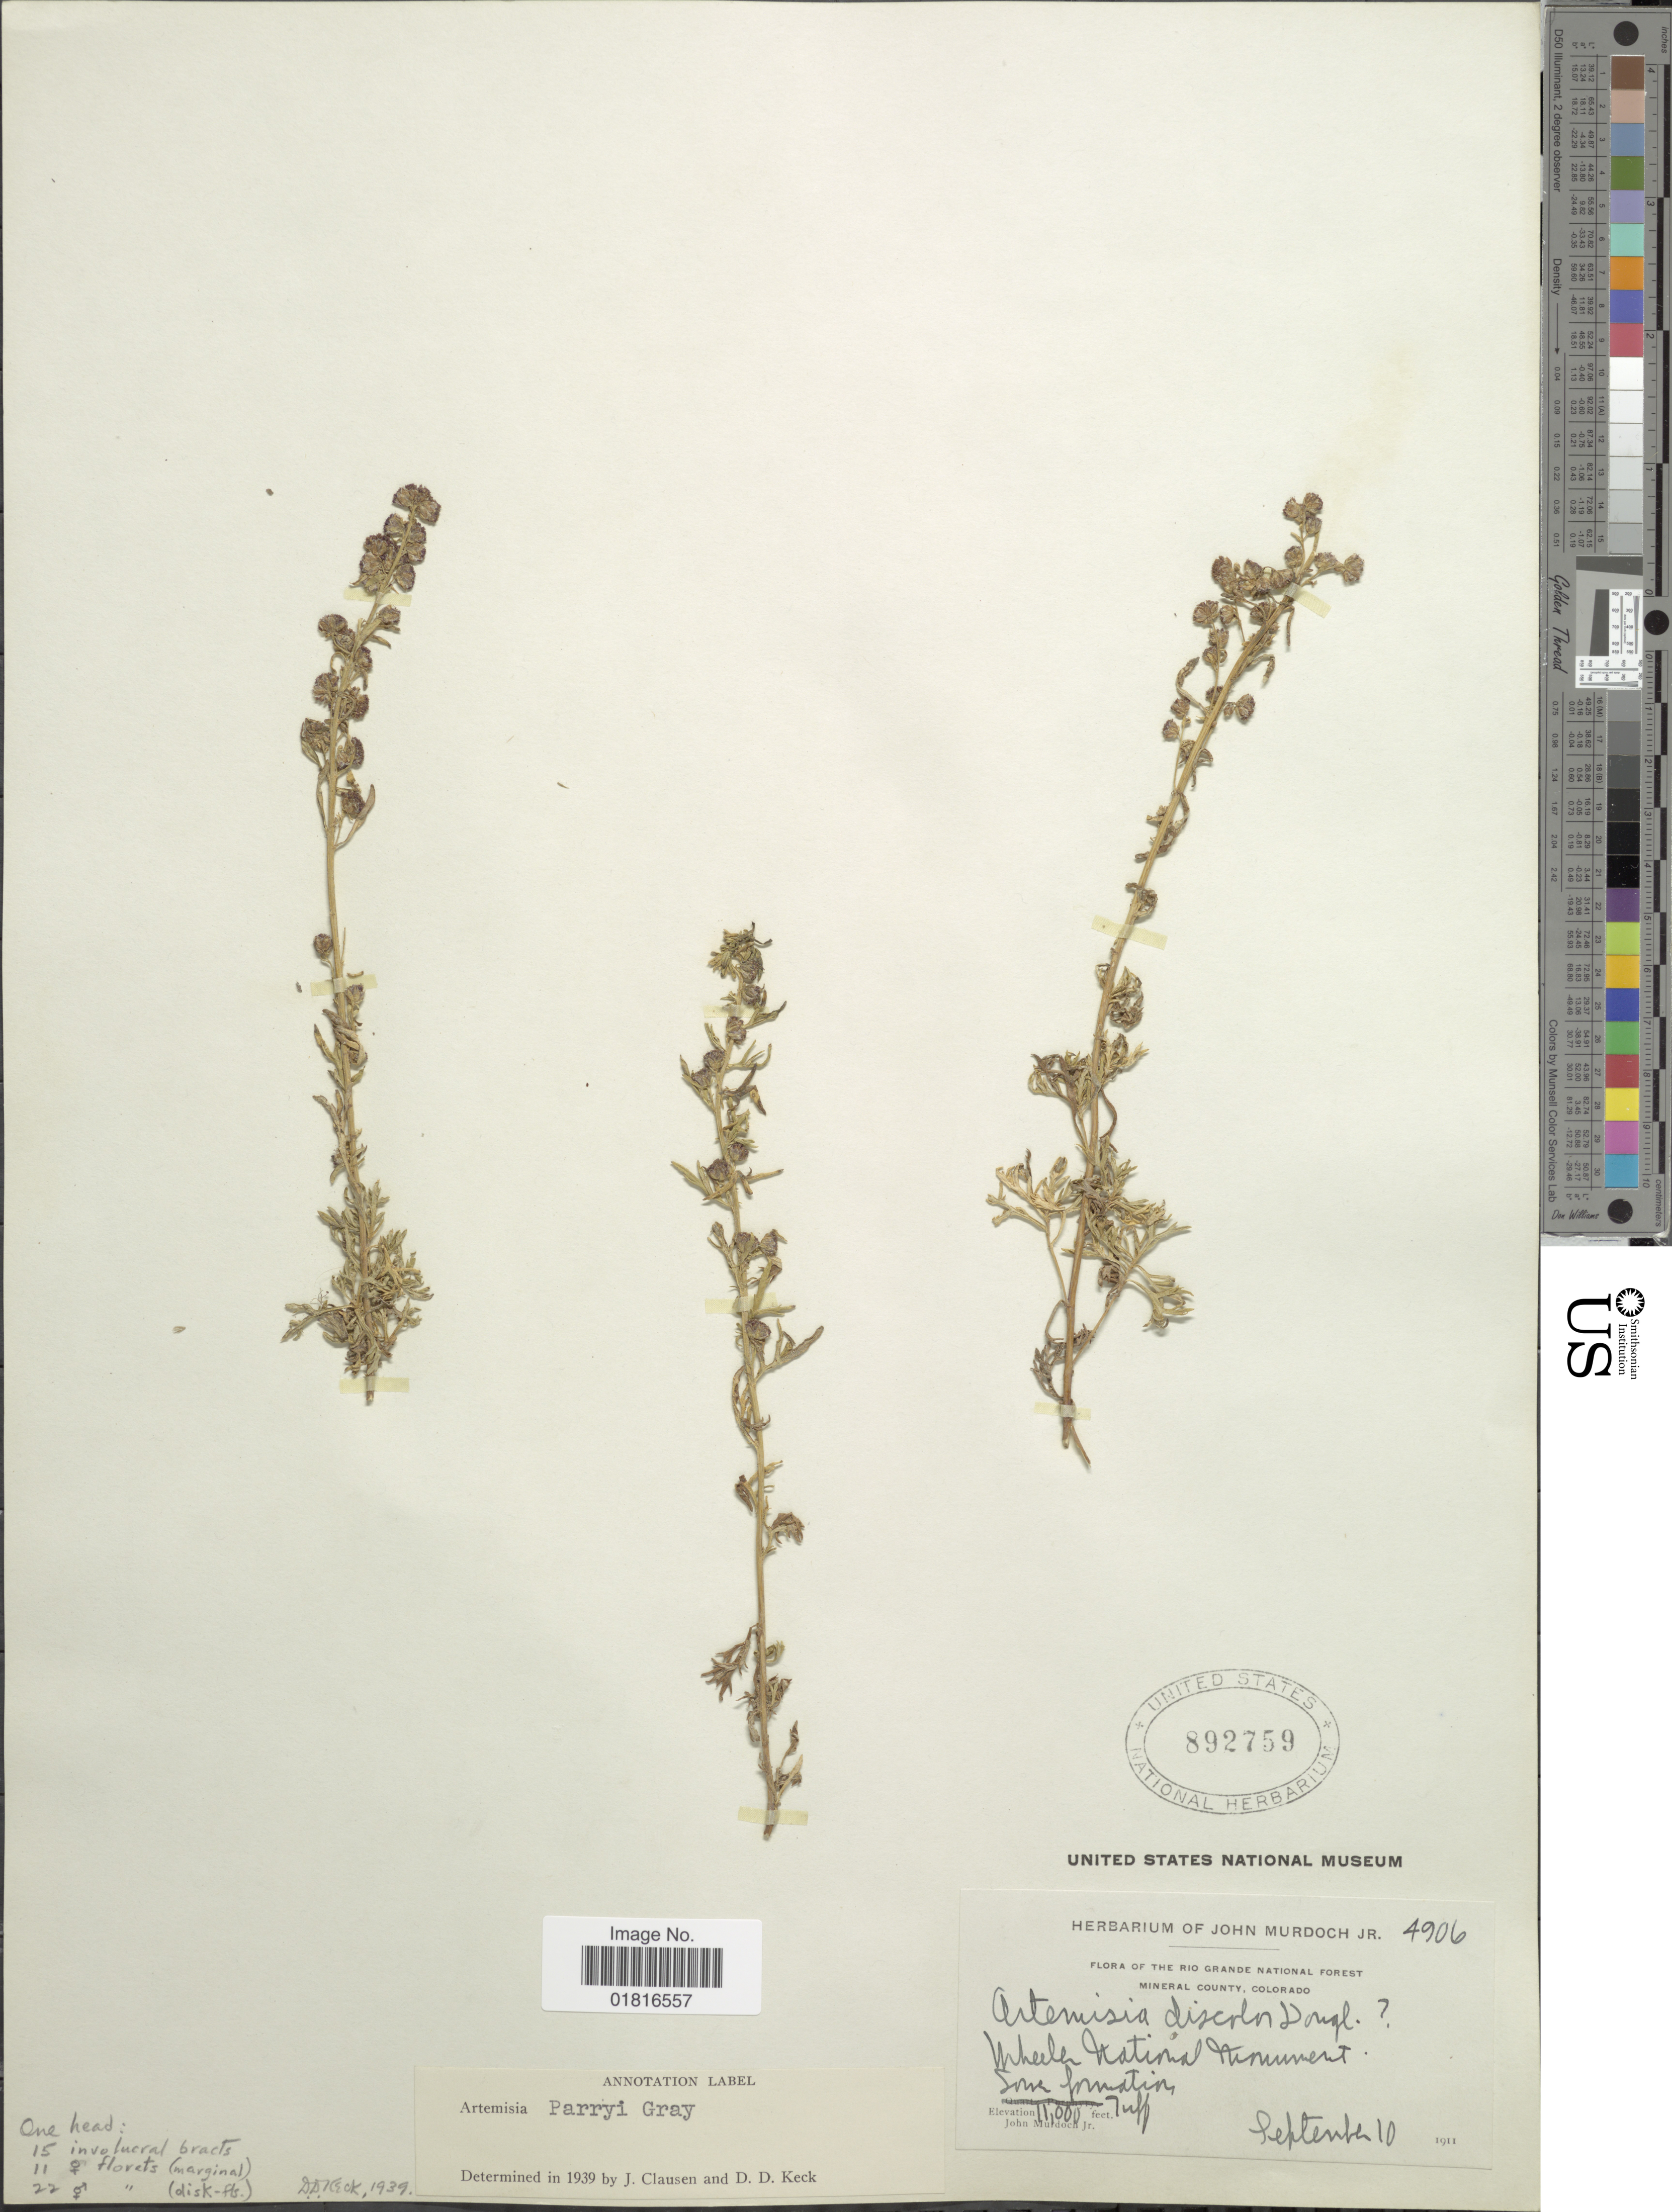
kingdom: Plantae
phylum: Tracheophyta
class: Magnoliopsida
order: Asterales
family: Asteraceae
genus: Artemisia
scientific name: Artemisia parryi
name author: A. Gray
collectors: J. Murdoch Jr.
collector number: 4906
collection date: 1911-09-10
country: United States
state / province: Colorado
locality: The Rio Grande National Forest, Mineral County, Wheeler National Monument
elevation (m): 3353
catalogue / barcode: US 892759